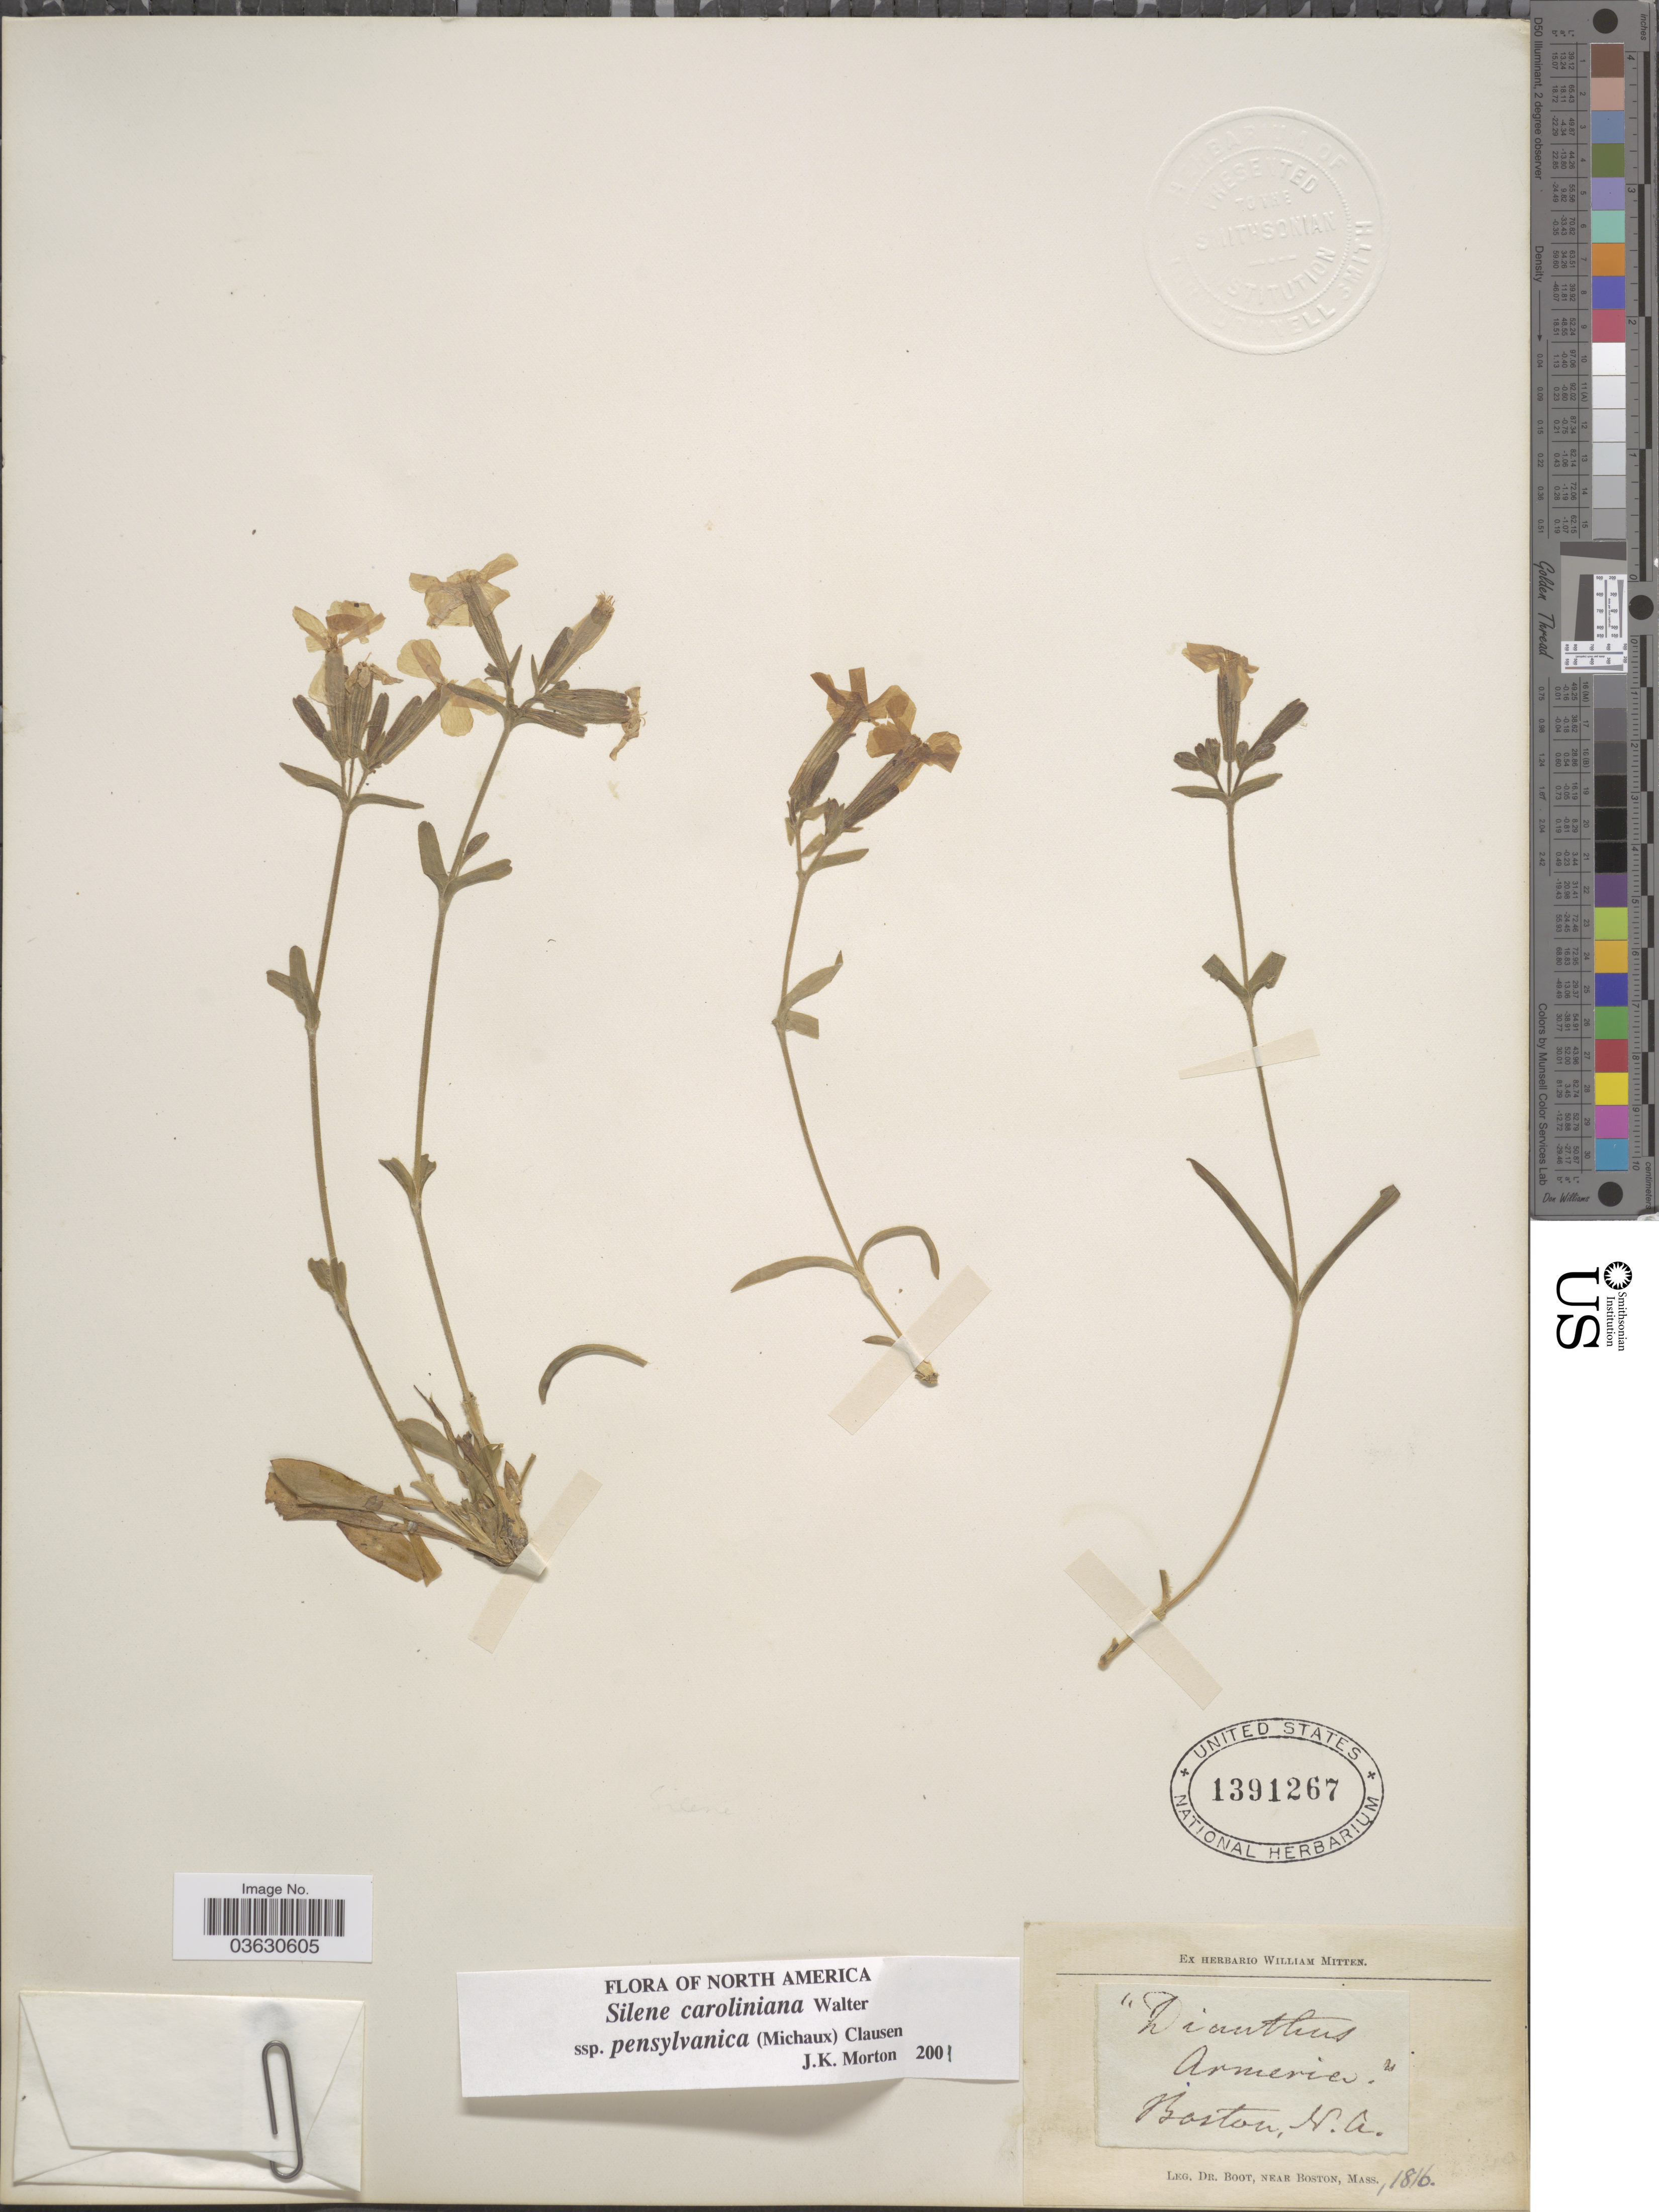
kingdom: Plantae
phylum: Tracheophyta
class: Magnoliopsida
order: Caryophyllales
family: Caryophyllaceae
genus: Silene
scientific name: Silene caroliniana var. pensylvanica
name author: (Michx.) Fernald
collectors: Boot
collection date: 1816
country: United States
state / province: Massachusetts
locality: Boston, M.A.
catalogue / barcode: US 1391267